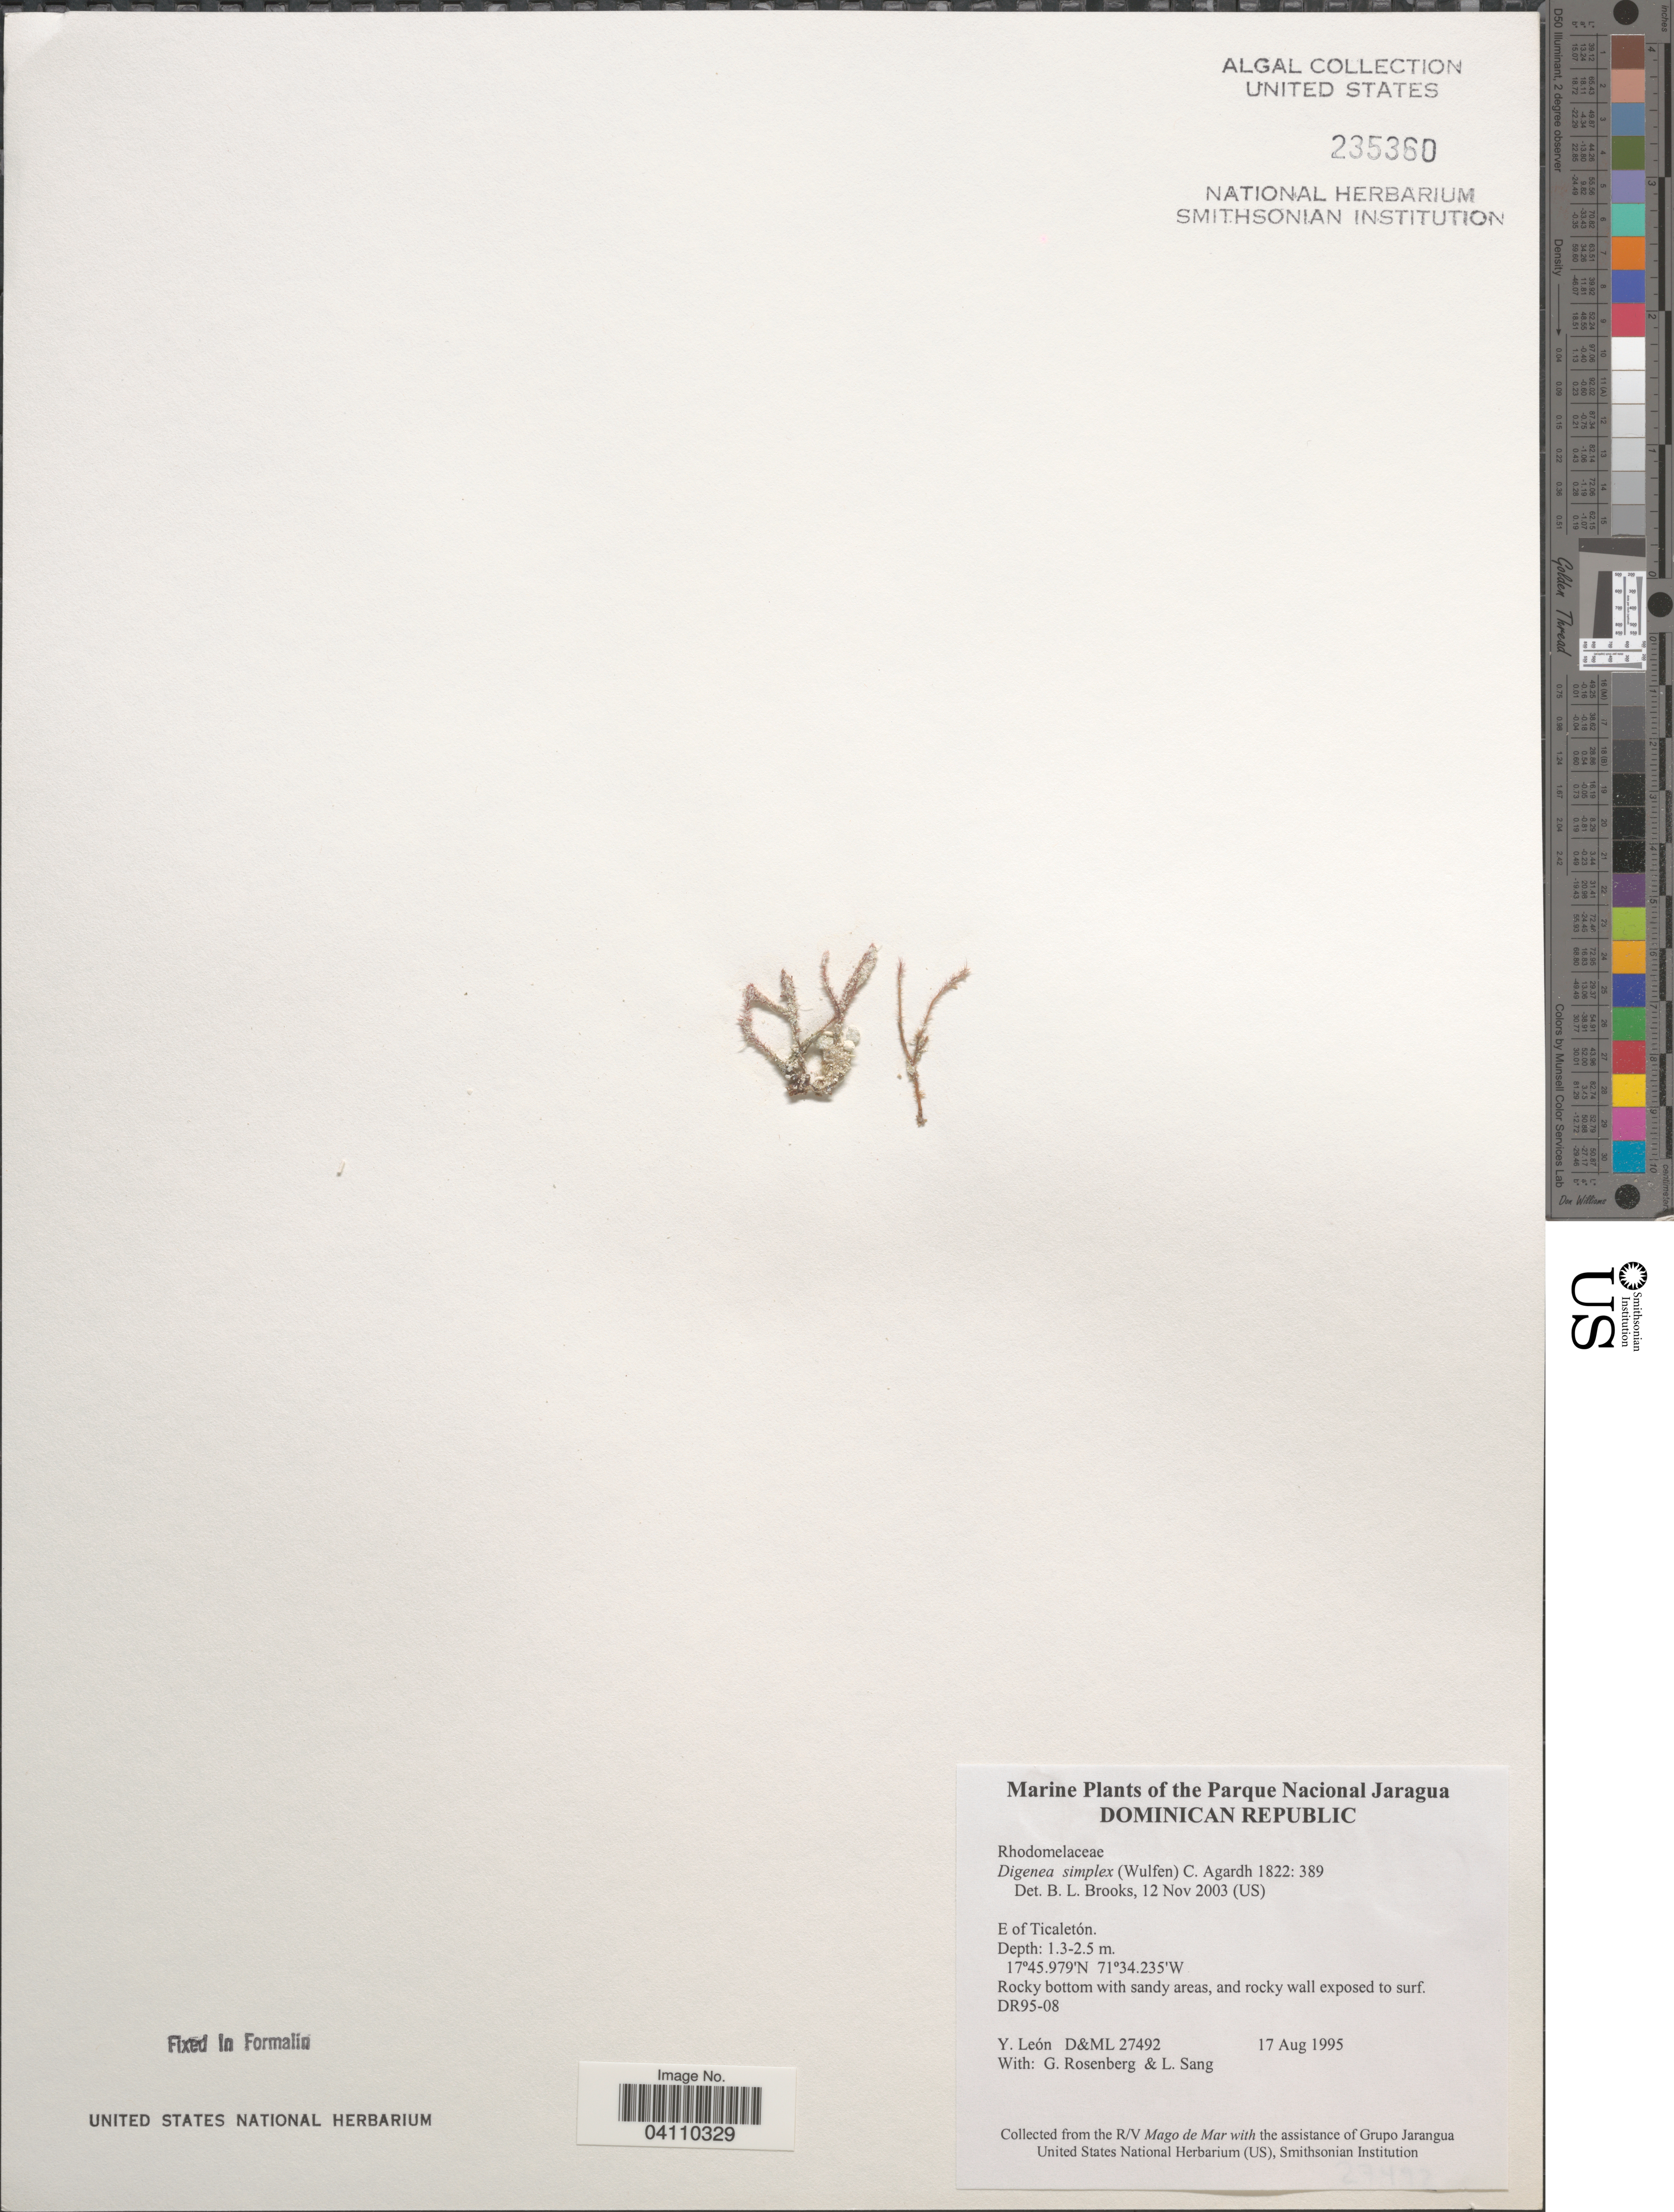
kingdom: Plantae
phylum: Rhodophyta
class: Florideophyceae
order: Ceramiales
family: Rhodomelaceae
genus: Digenea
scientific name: Digenea simplex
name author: (Wulfen) C. Agardh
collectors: Y. León, G. Rosenberg & L. Sang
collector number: D&ML27492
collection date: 1995-08-17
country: Dominican Republic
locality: The Parque Nacional Jaragua. E of Ticaletón.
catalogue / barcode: US 235360